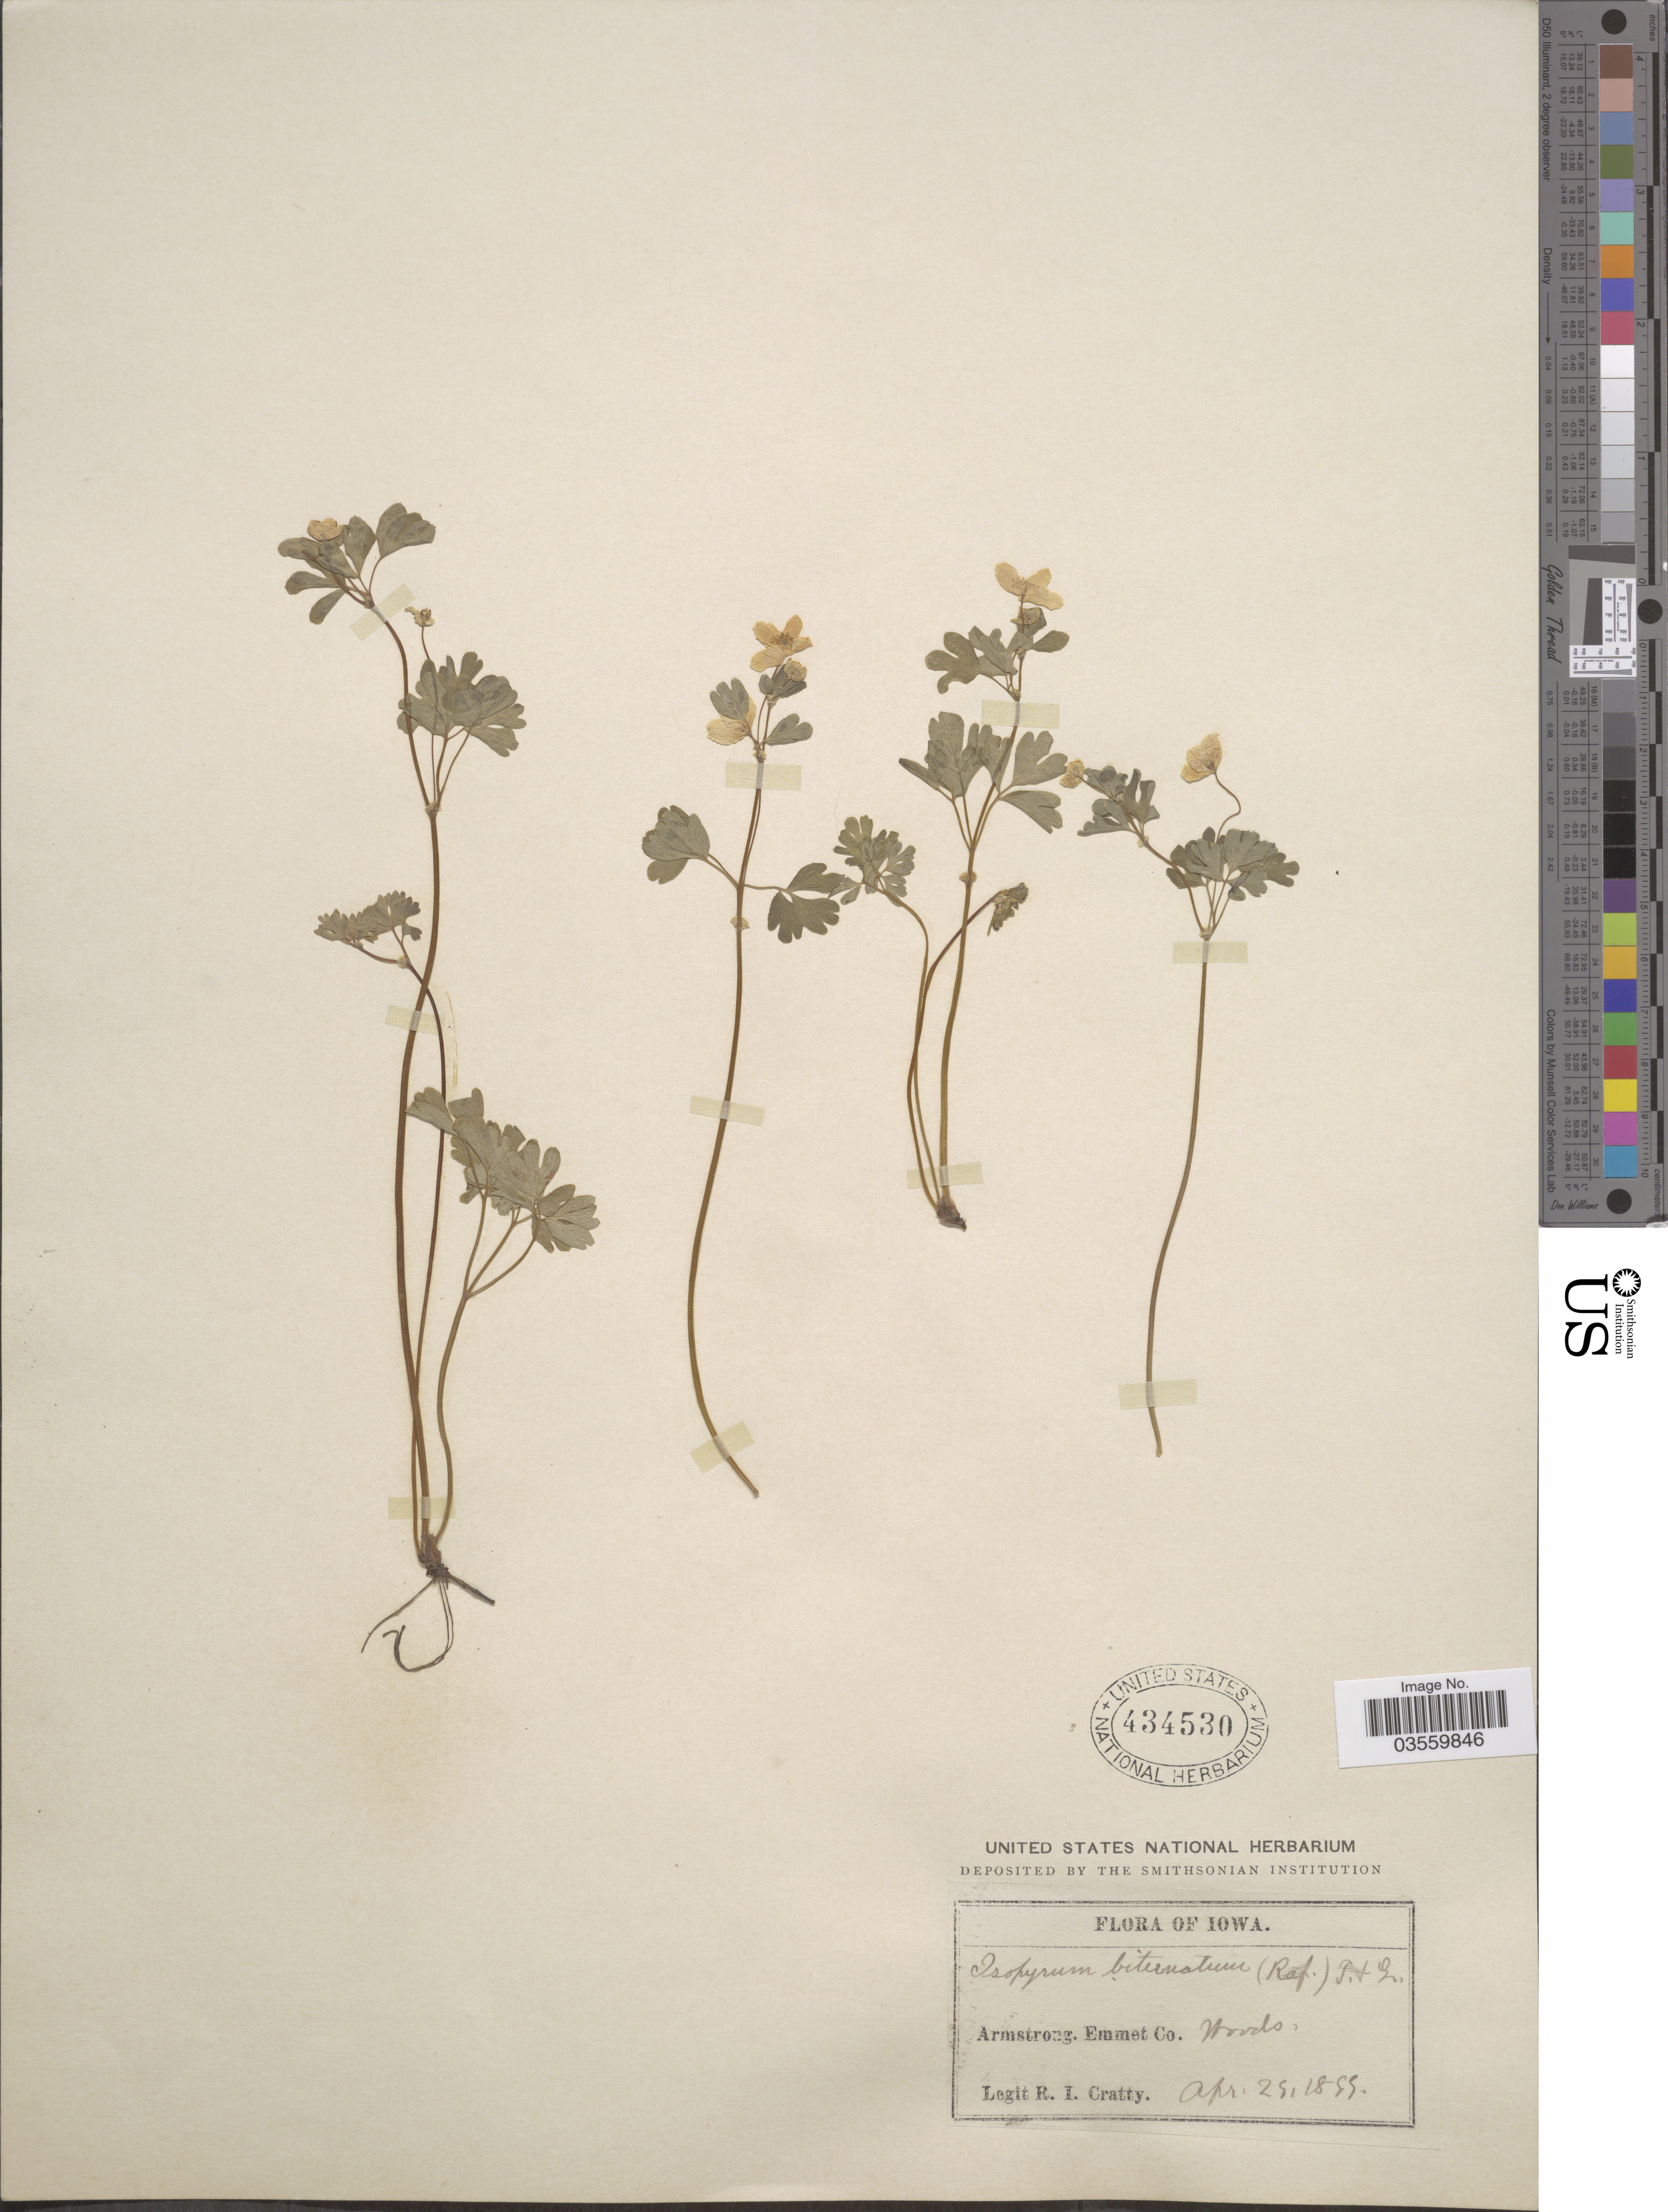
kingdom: Plantae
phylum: Tracheophyta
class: Magnoliopsida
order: Ranunculales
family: Ranunculaceae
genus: Enemion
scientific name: Enemion biternatum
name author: (Torr. & A. Gray) Raf.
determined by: Strong, Mark T., (BOT), Smithsonian Institution - National Museum of Natural History (UNITED STATES)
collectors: R. Cratty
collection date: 1895-04-29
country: United States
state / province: Iowa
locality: Armstrong. Emmet Co.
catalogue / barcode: US 434530